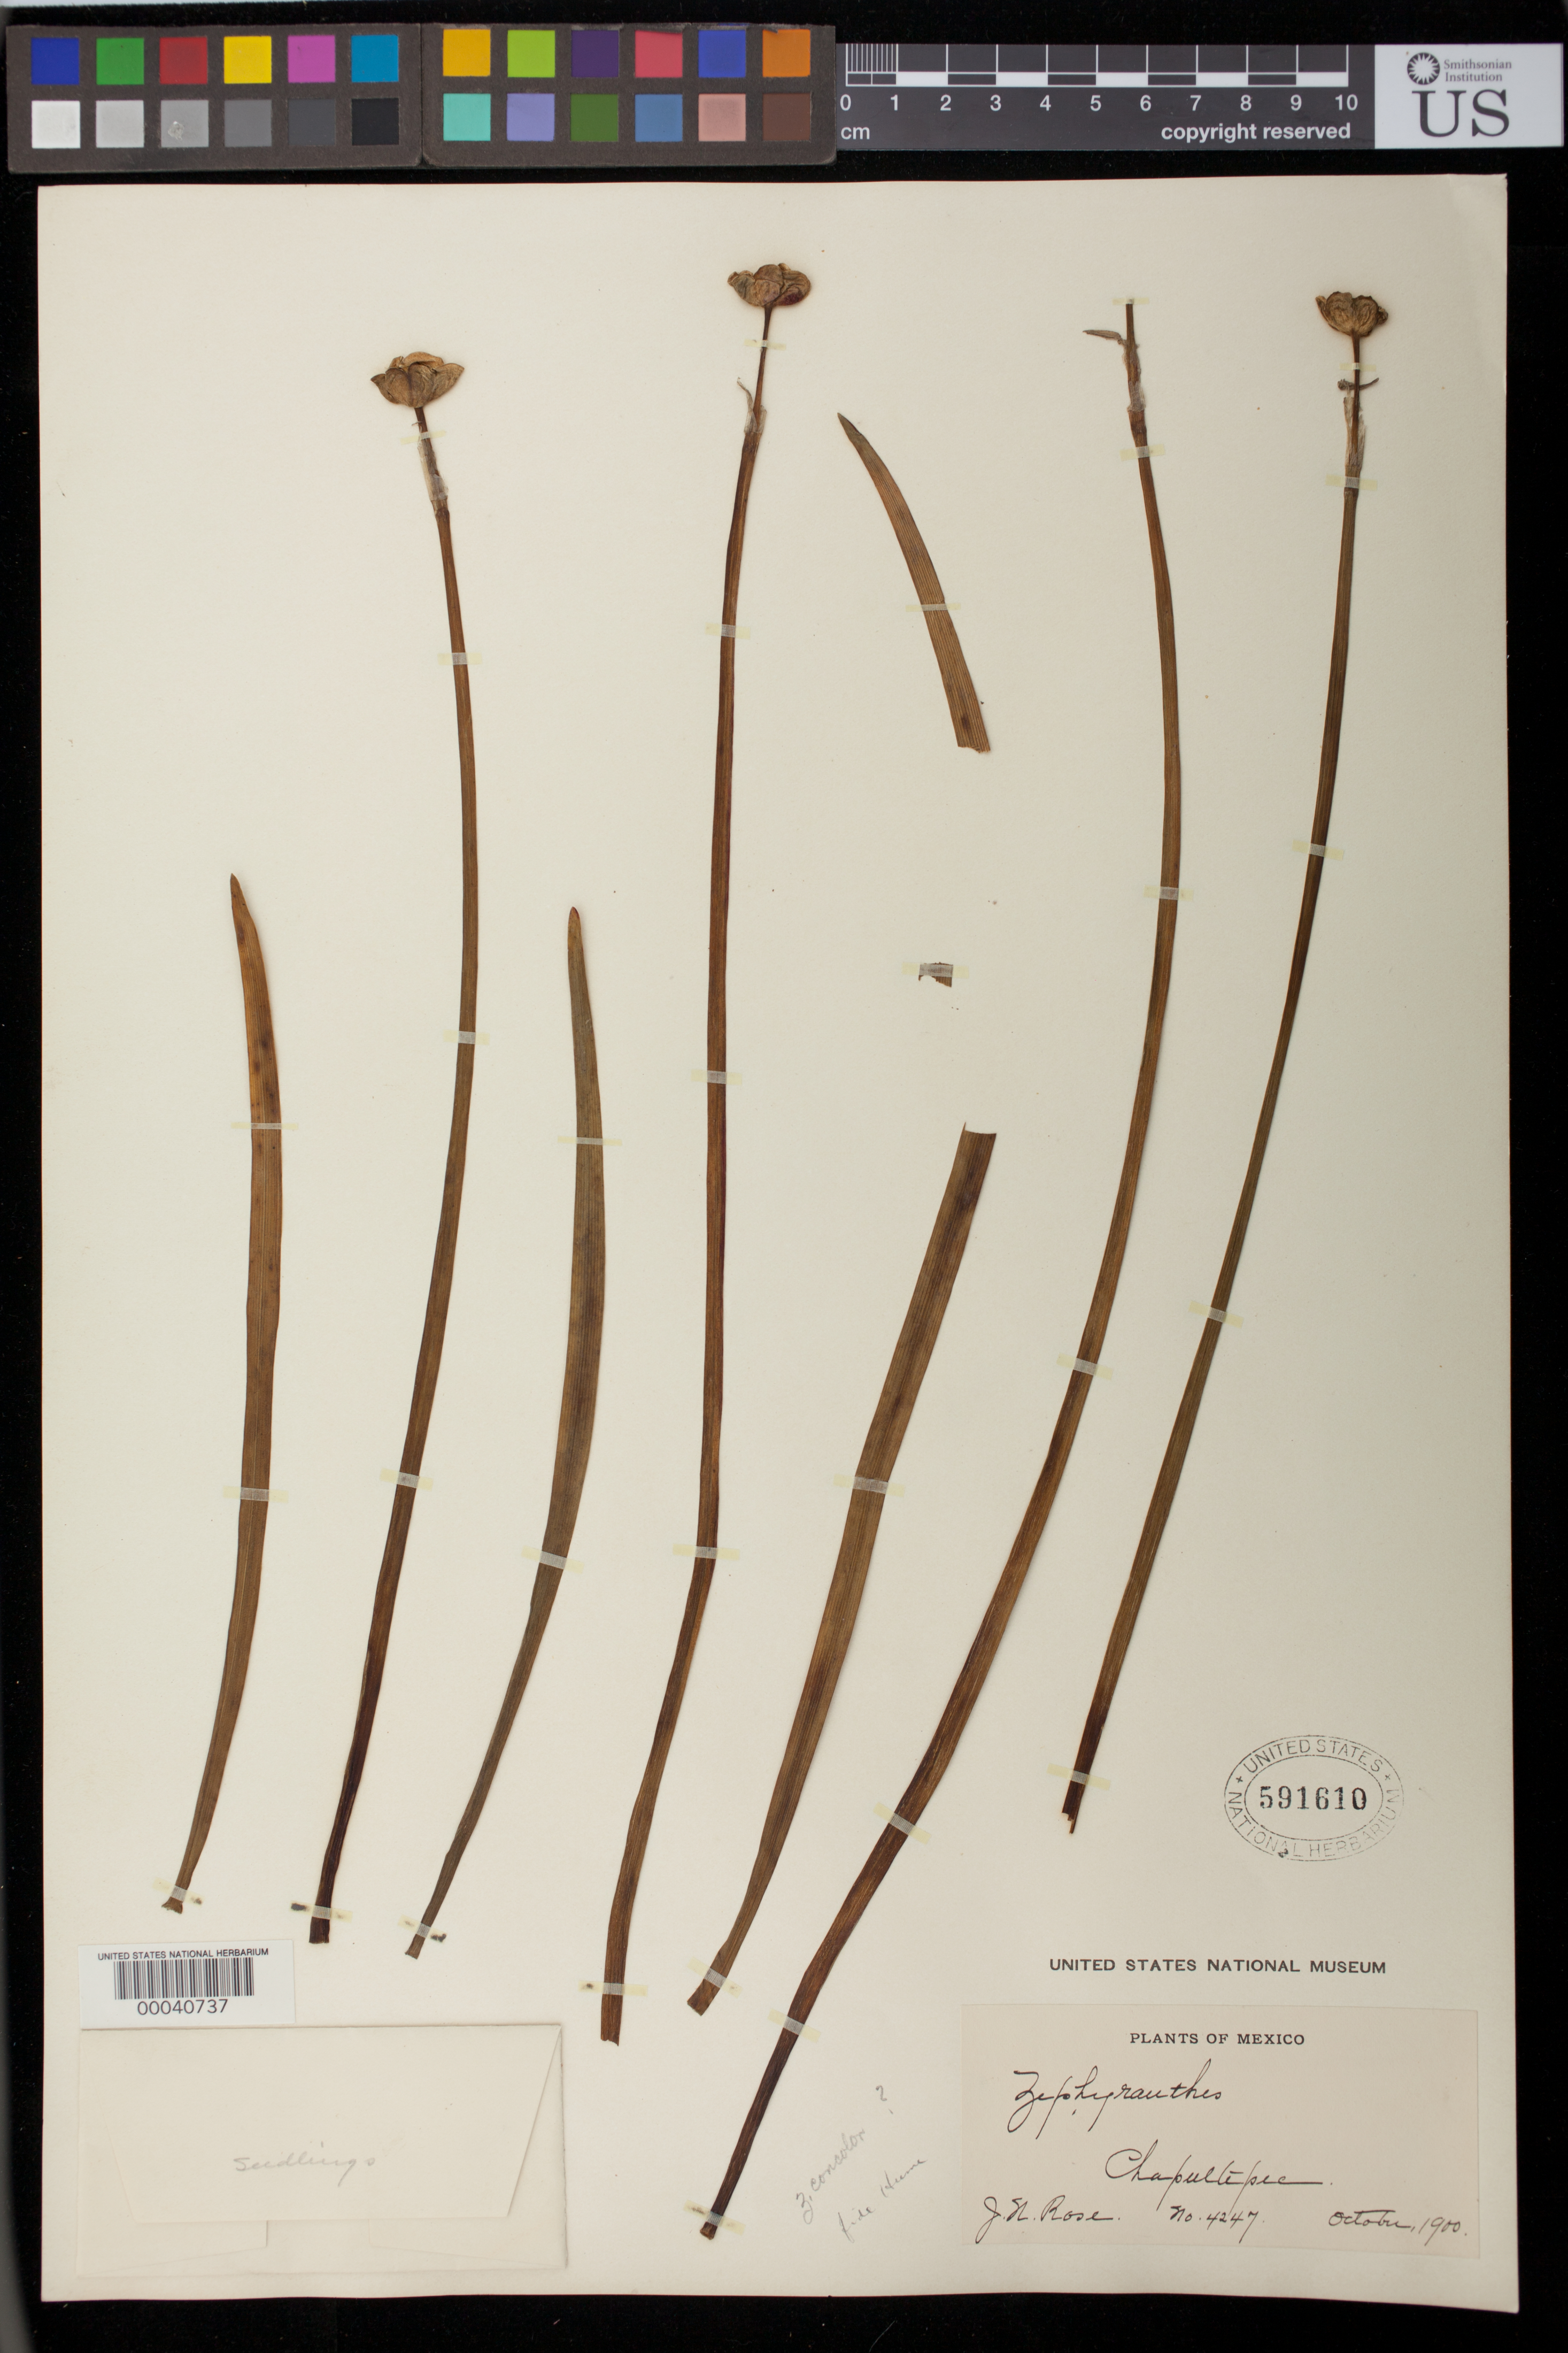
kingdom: Plantae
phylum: Tracheophyta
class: Liliopsida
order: Asparagales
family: Amaryllidaceae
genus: Zephyranthes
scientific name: Zephyranthes concolor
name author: (Lindl.) Benth. & Hook. f.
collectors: J. N. Rose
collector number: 4247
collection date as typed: Oct 1900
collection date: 1900-10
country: Mexico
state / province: Distrito Federal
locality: Chapultepec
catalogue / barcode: US 591610